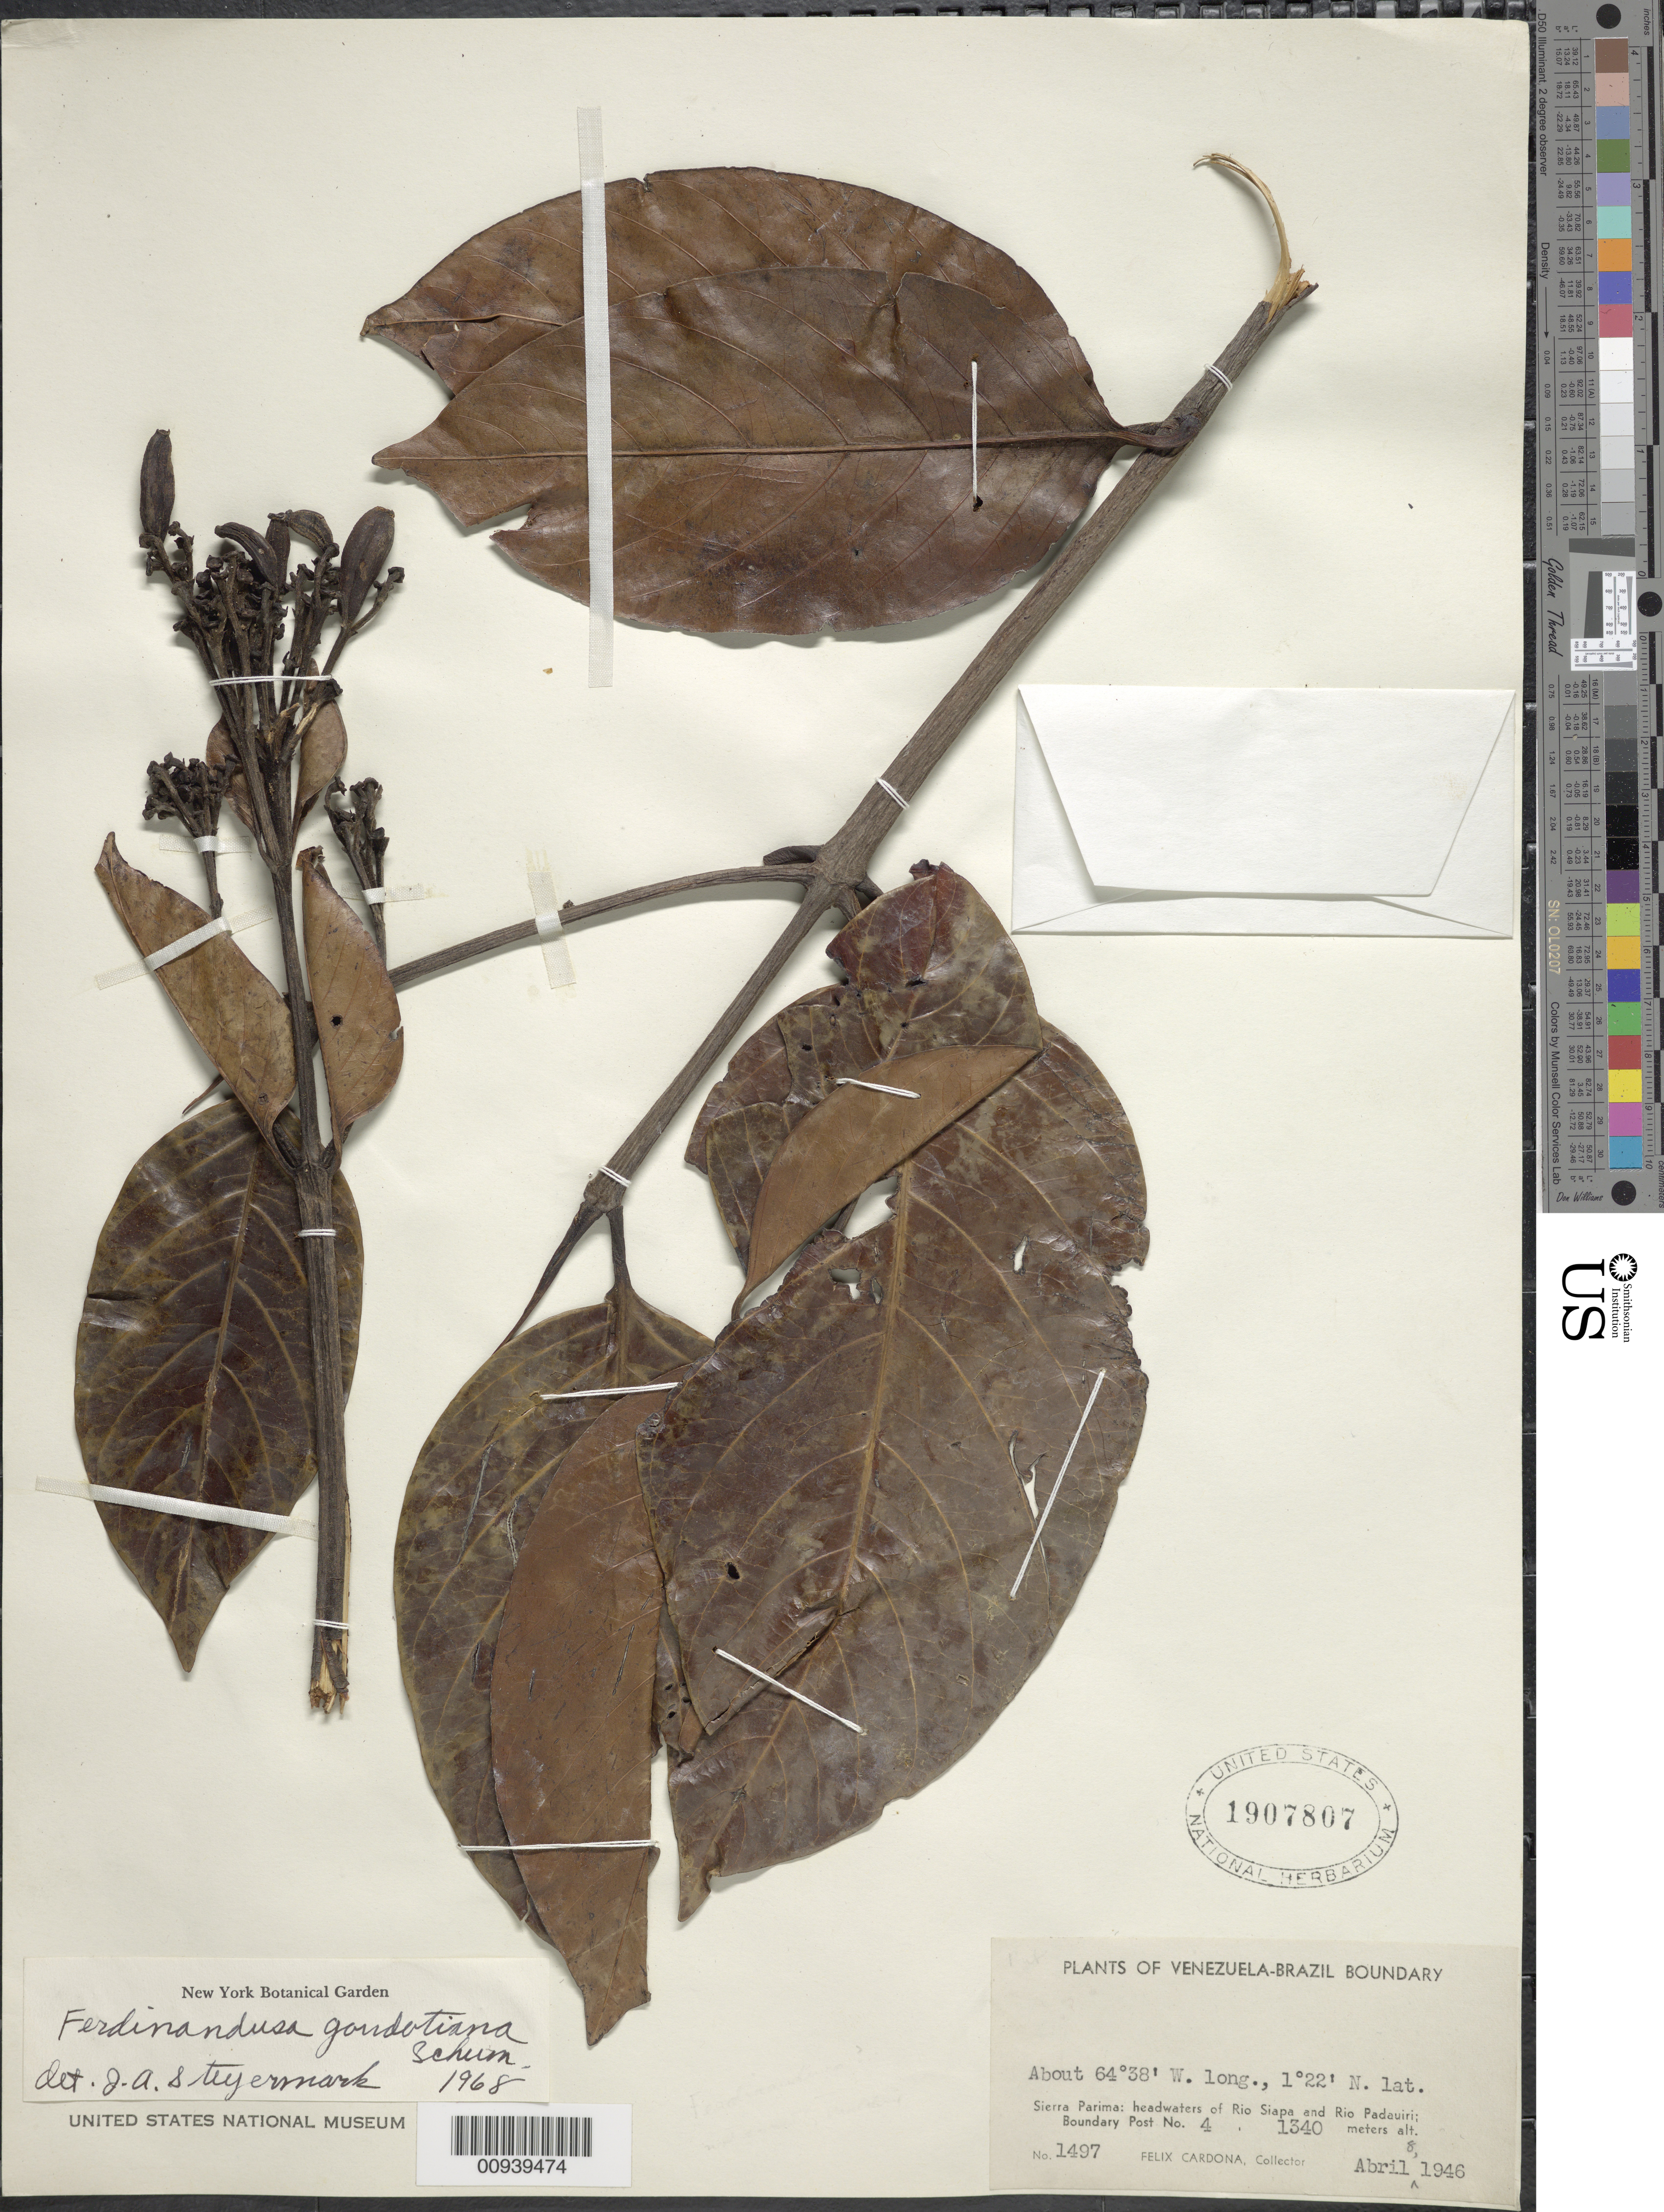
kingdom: Plantae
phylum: Tracheophyta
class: Magnoliopsida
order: Gentianales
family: Rubiaceae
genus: Ferdinandusa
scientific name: Ferdinandusa goudotiana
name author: K. Schum.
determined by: Steyermark, Julian A., (VEN)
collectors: F. Cardona Puig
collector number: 1497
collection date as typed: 8-Apr-46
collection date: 1946-04-08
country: Venezuela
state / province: Amazonas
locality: Sierra Parima, headwaters of Río Siapa and Río Padauiri; Boundary Post no. 4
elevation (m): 1340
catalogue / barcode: US 1907807